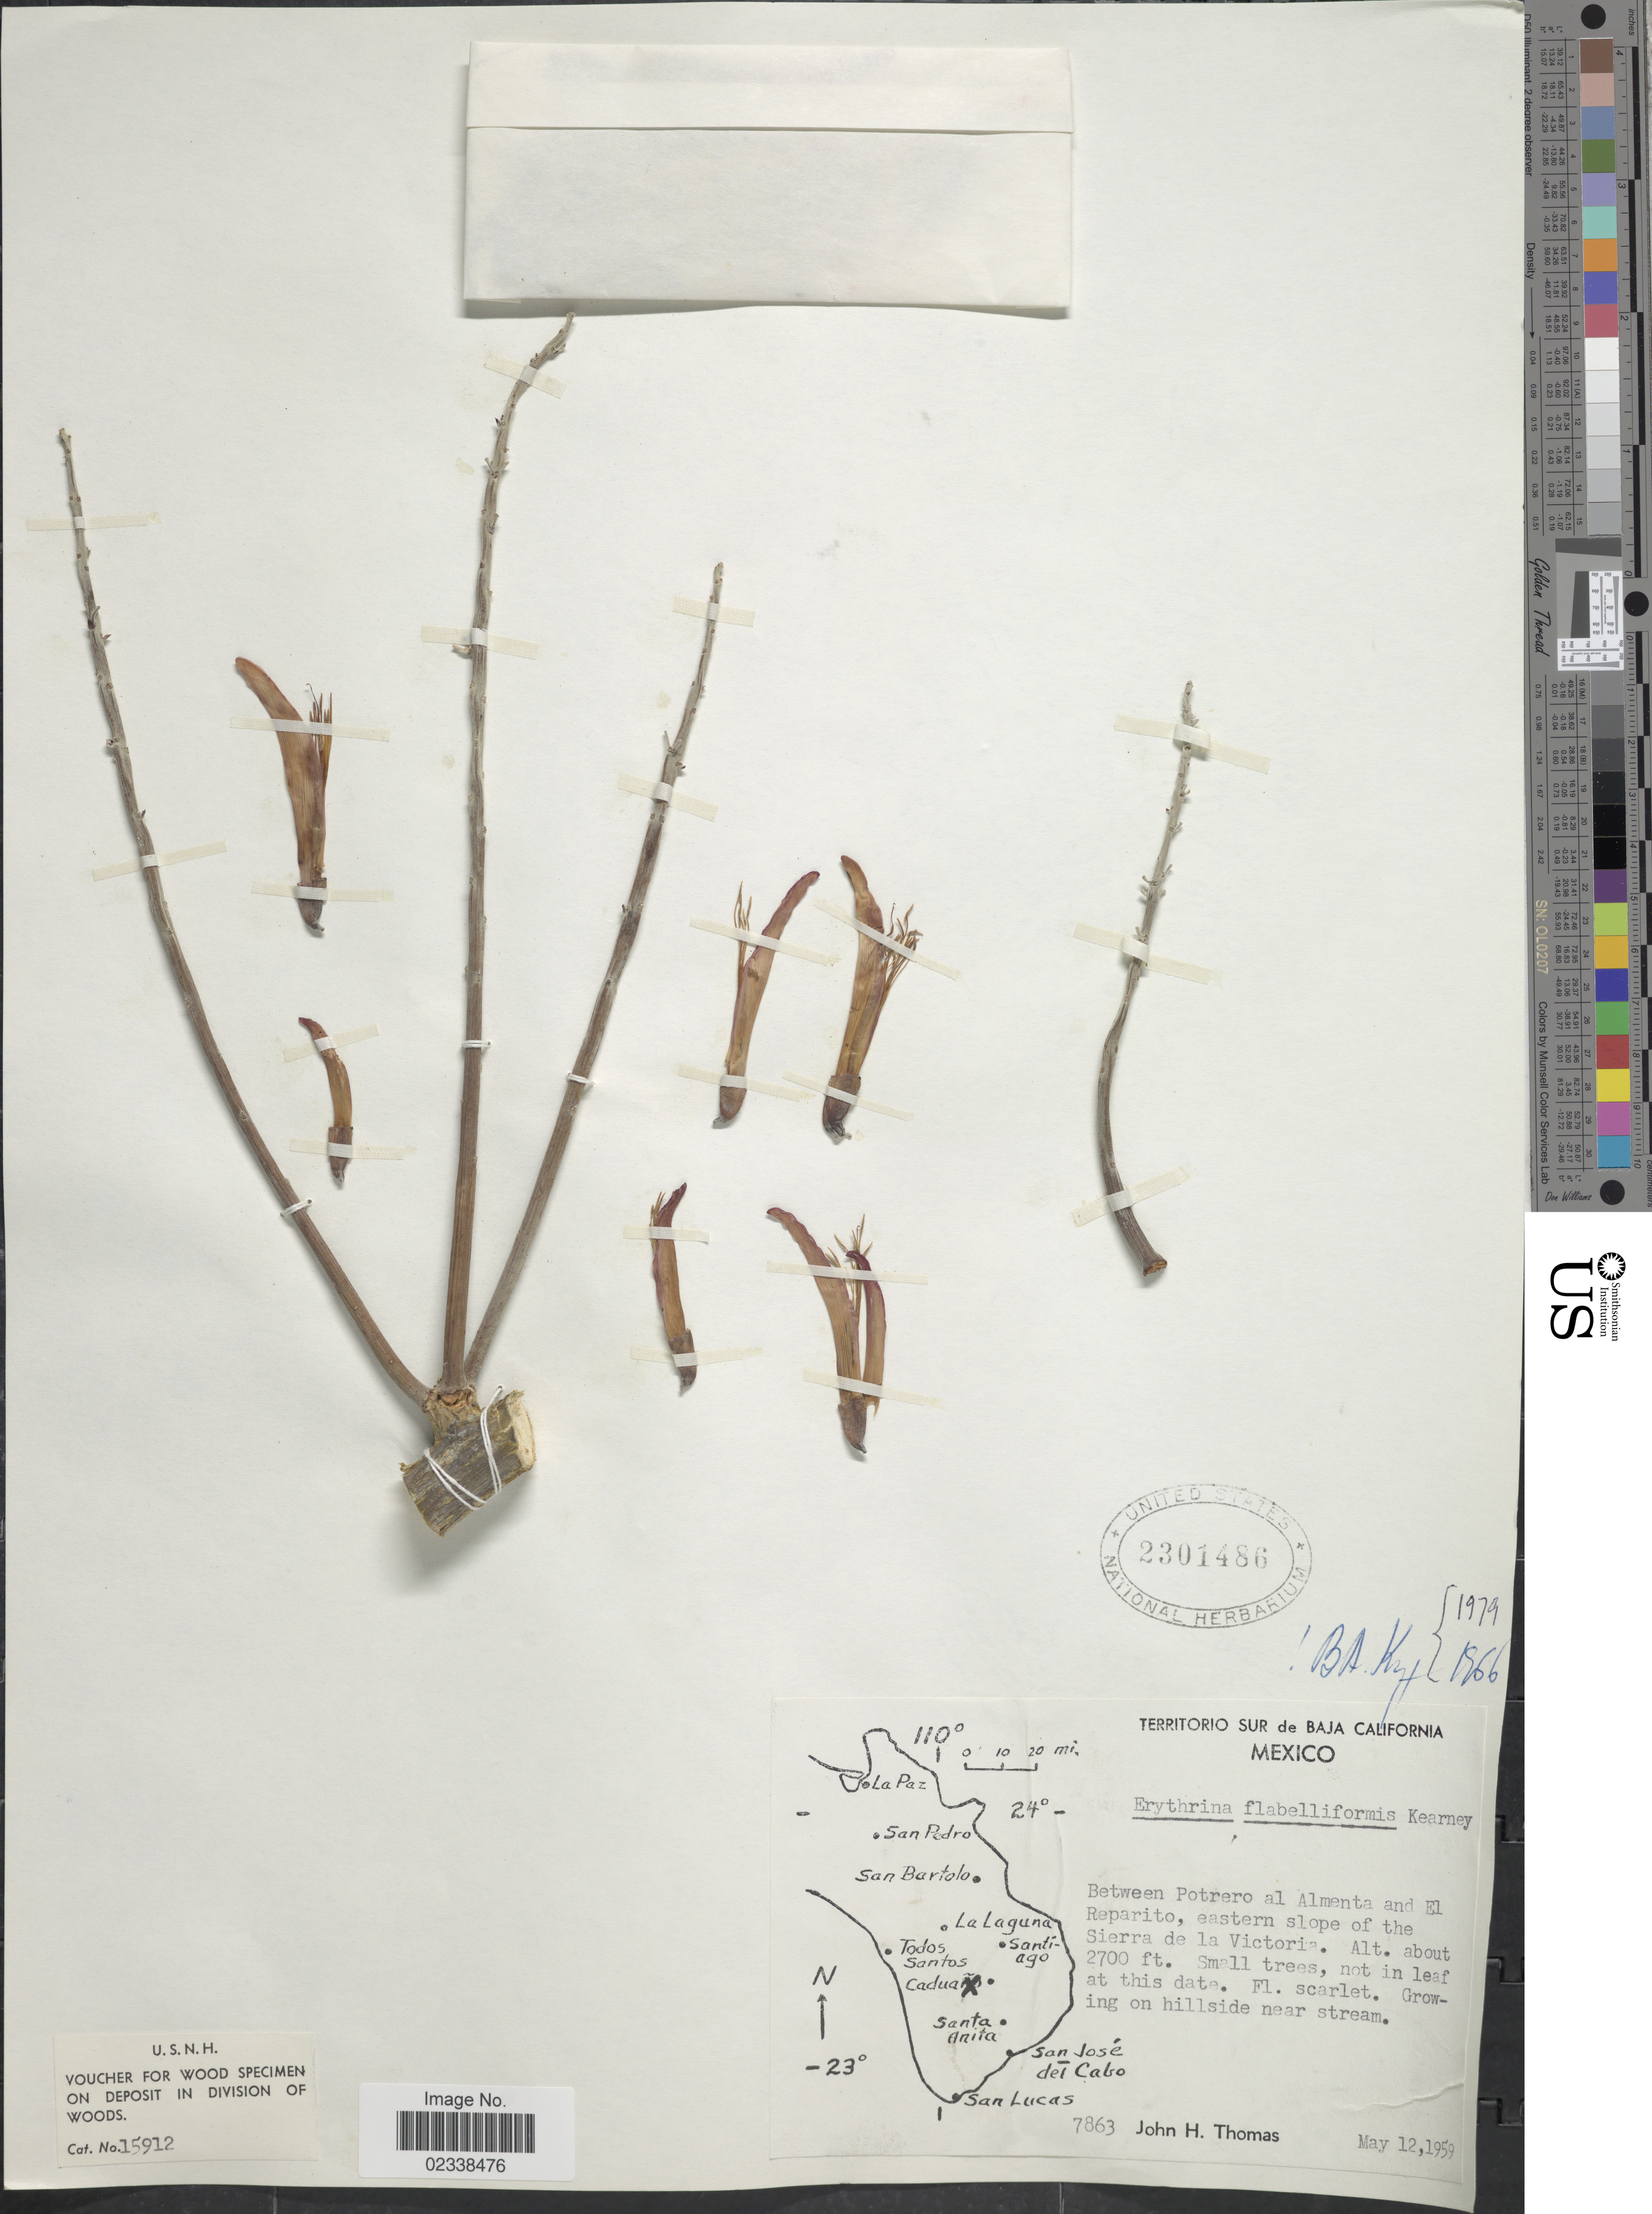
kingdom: Plantae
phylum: Tracheophyta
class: Magnoliopsida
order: Fabales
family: Fabaceae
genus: Erythrina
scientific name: Erythrina flabelliformis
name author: Kearney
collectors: J. H. Thomas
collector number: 7863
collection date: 1959-03-12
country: Mexico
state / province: Baja California Sur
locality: Territorio Sur de Baja California, between Potrero al Almenta and El Reparito, eastern slope of the Sierra de la Victoria, on hillside near stream.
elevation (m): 823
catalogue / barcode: US 2301486